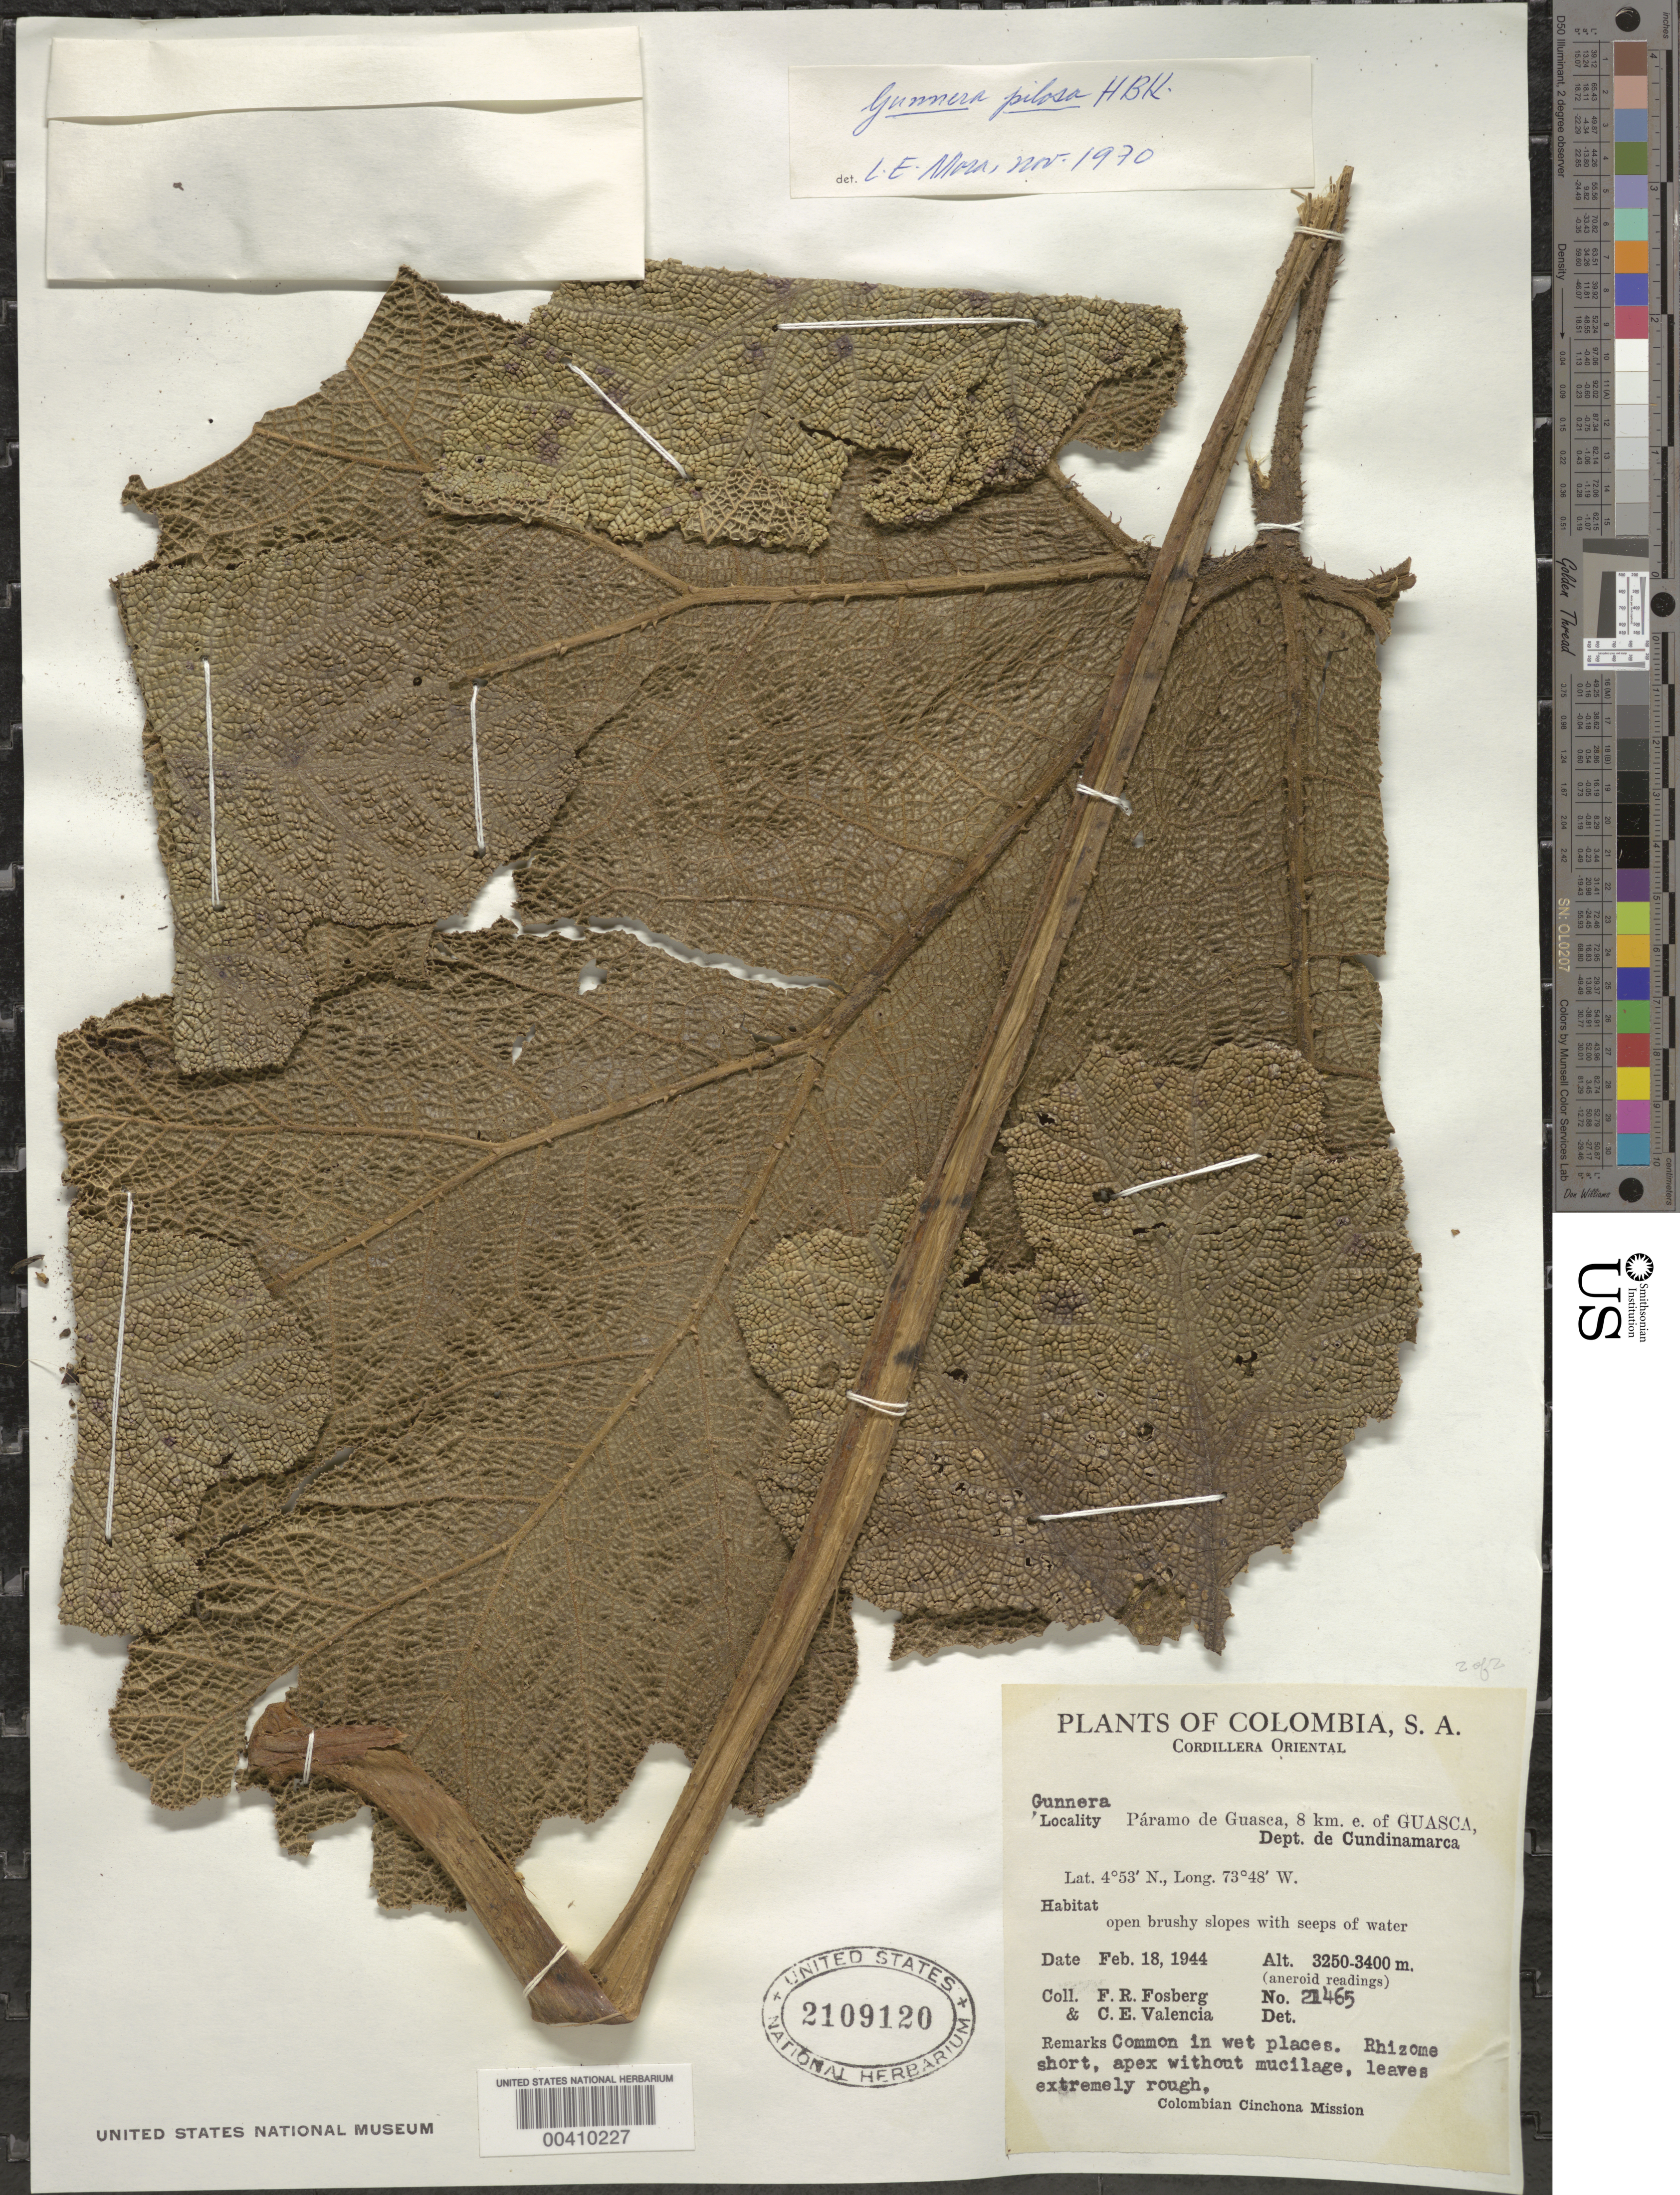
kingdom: Plantae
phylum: Tracheophyta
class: Magnoliopsida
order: Gunnerales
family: Gunneraceae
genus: Gunnera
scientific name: Gunnera pilosa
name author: Kunth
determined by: Mora-Osejo, L. E.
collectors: F. R. Fosberg & C. Valencia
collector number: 21465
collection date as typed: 18 Feb 1944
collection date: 1944-02-18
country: Colombia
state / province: Cundinamarca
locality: Páramo de Guasca, 8 km E of Guasca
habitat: open brushy slopes with seeps of water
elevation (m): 3250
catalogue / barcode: US 2109120